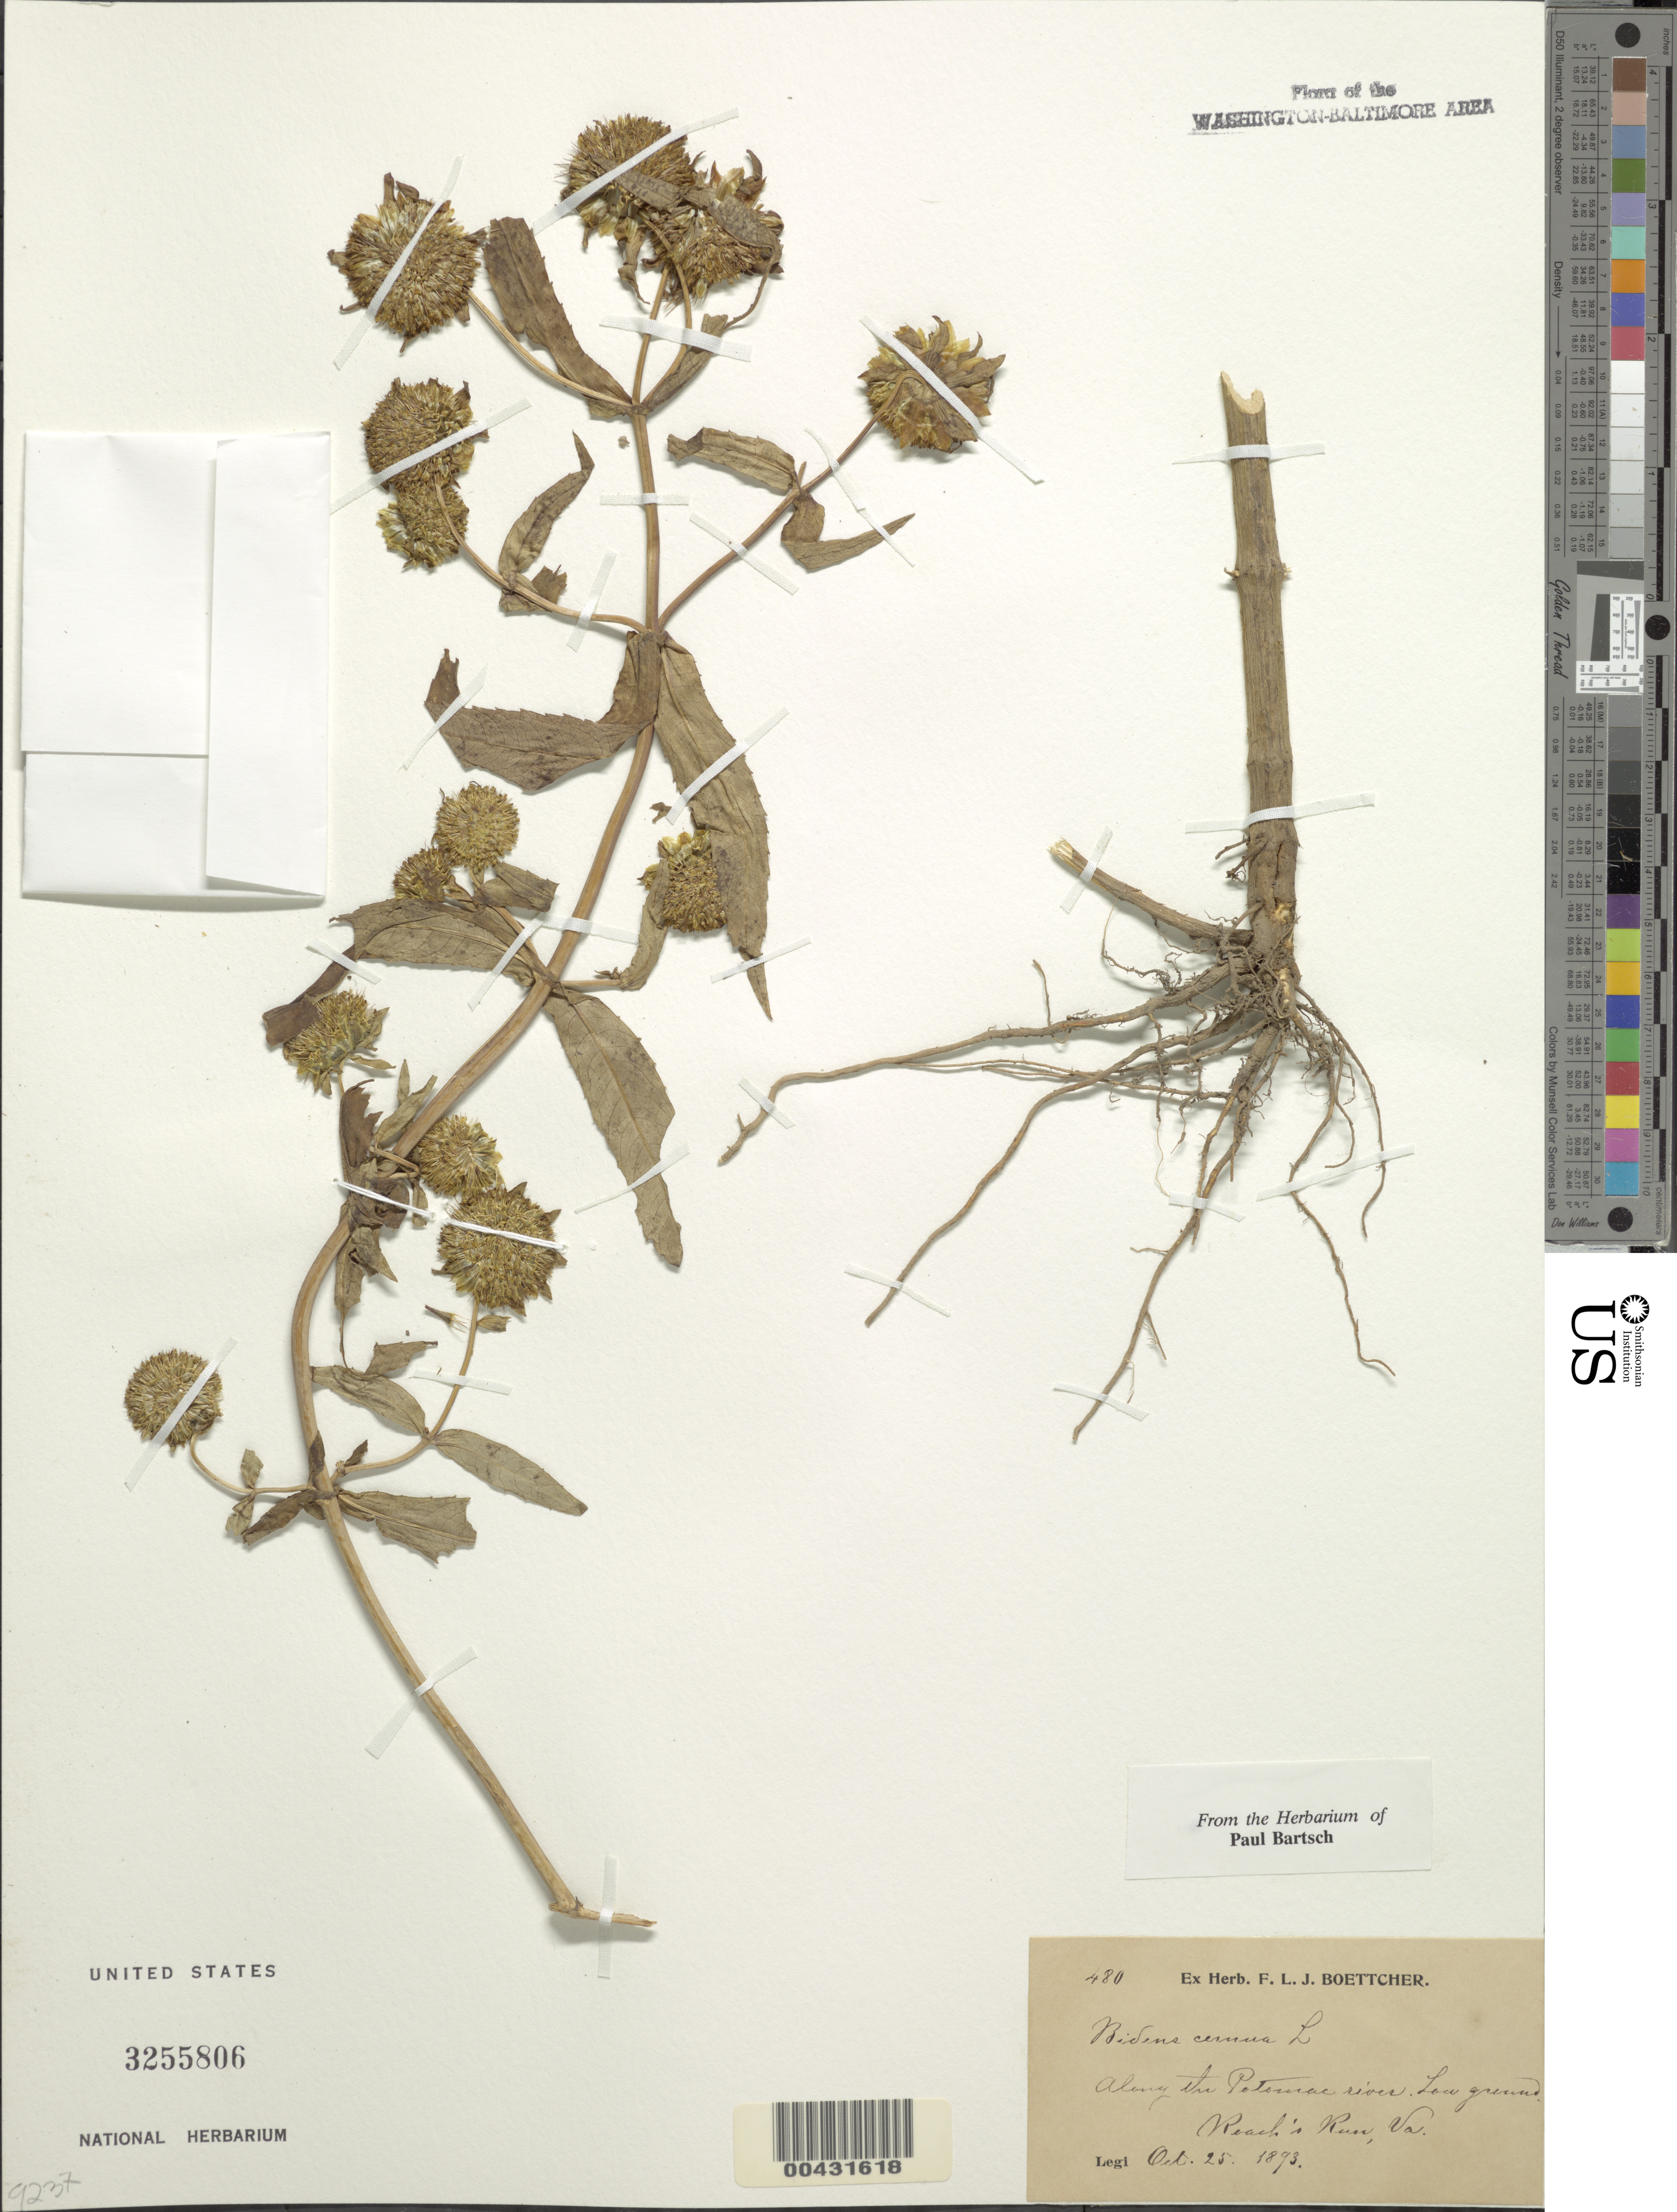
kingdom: Plantae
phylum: Tracheophyta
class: Magnoliopsida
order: Asterales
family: Asteraceae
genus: Bidens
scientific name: Bidens cernua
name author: L.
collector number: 480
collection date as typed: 25 Oct 1893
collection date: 1893-10-25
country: United States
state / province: Virginia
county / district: Arlington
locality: Roach's Run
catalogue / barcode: US 3255806